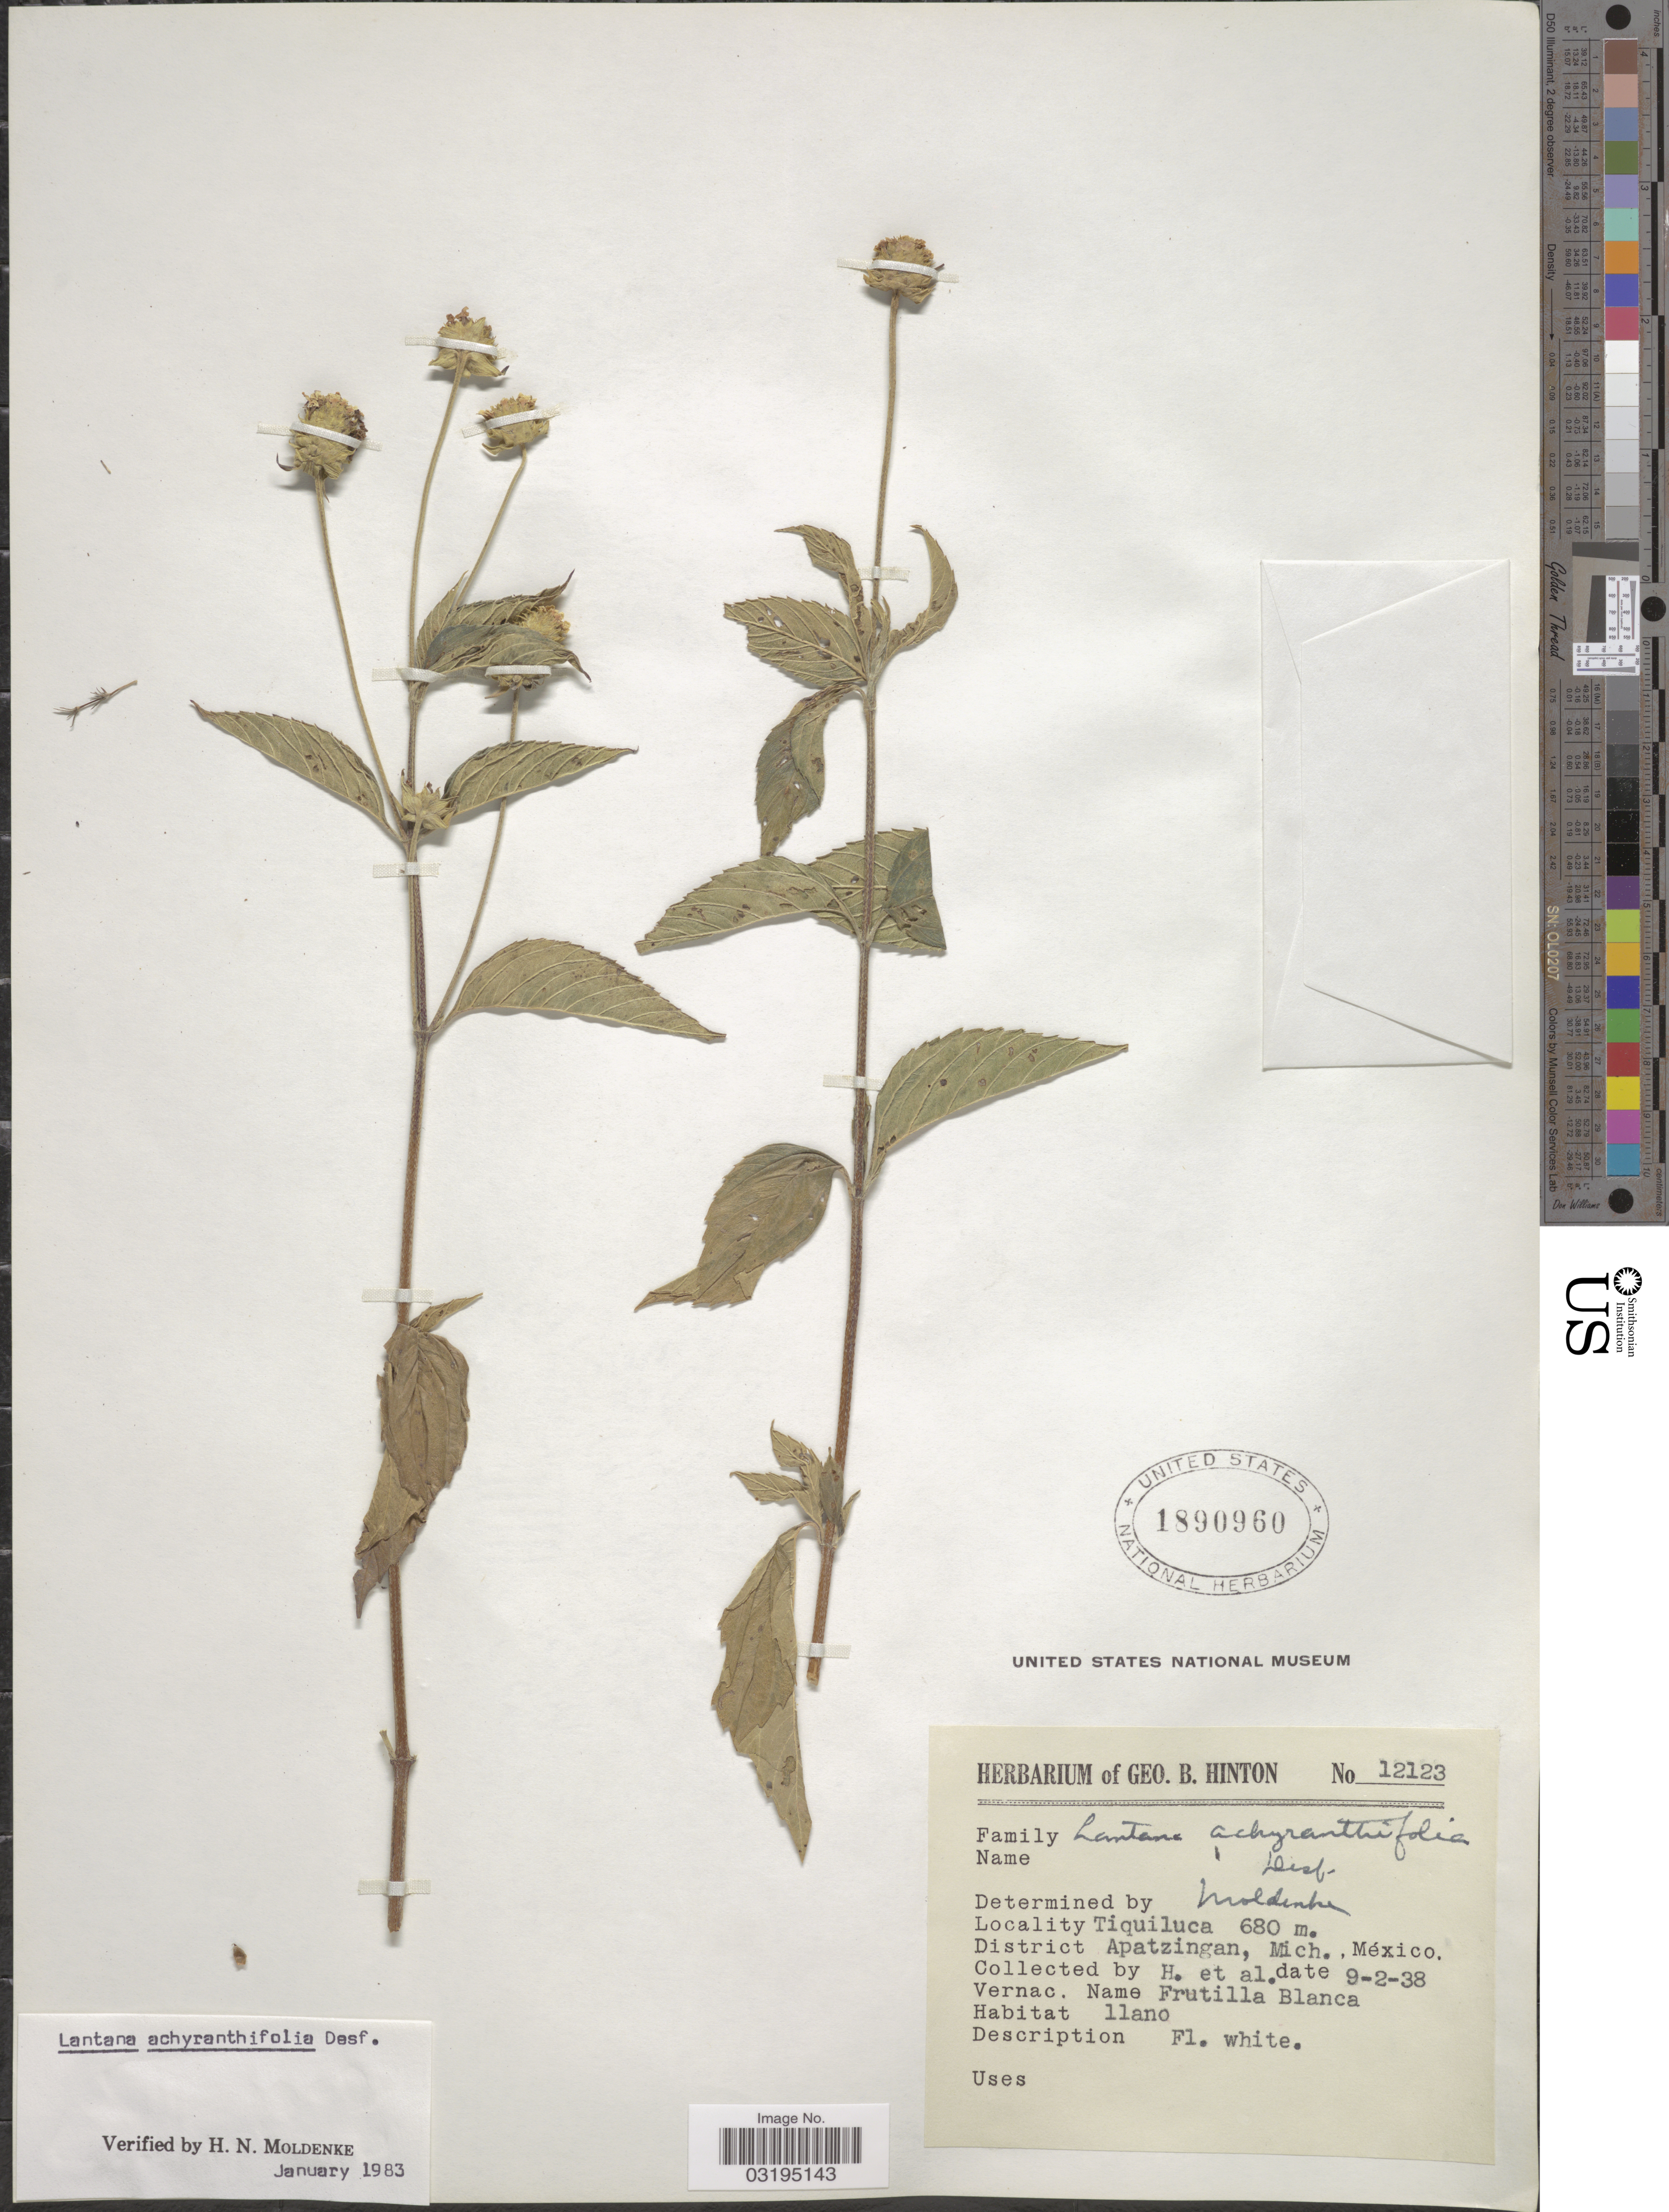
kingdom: Plantae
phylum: Tracheophyta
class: Magnoliopsida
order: Lamiales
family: Verbenaceae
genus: Lantana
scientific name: Lantana achyranthifolia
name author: Desf.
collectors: G. B. Hinton & et al.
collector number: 12123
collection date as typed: Transcribed d/m/y: 2/9/38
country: Mexico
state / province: Michoacán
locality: Tiquiluca. District Apatzingan.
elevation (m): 680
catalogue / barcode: US 1890960